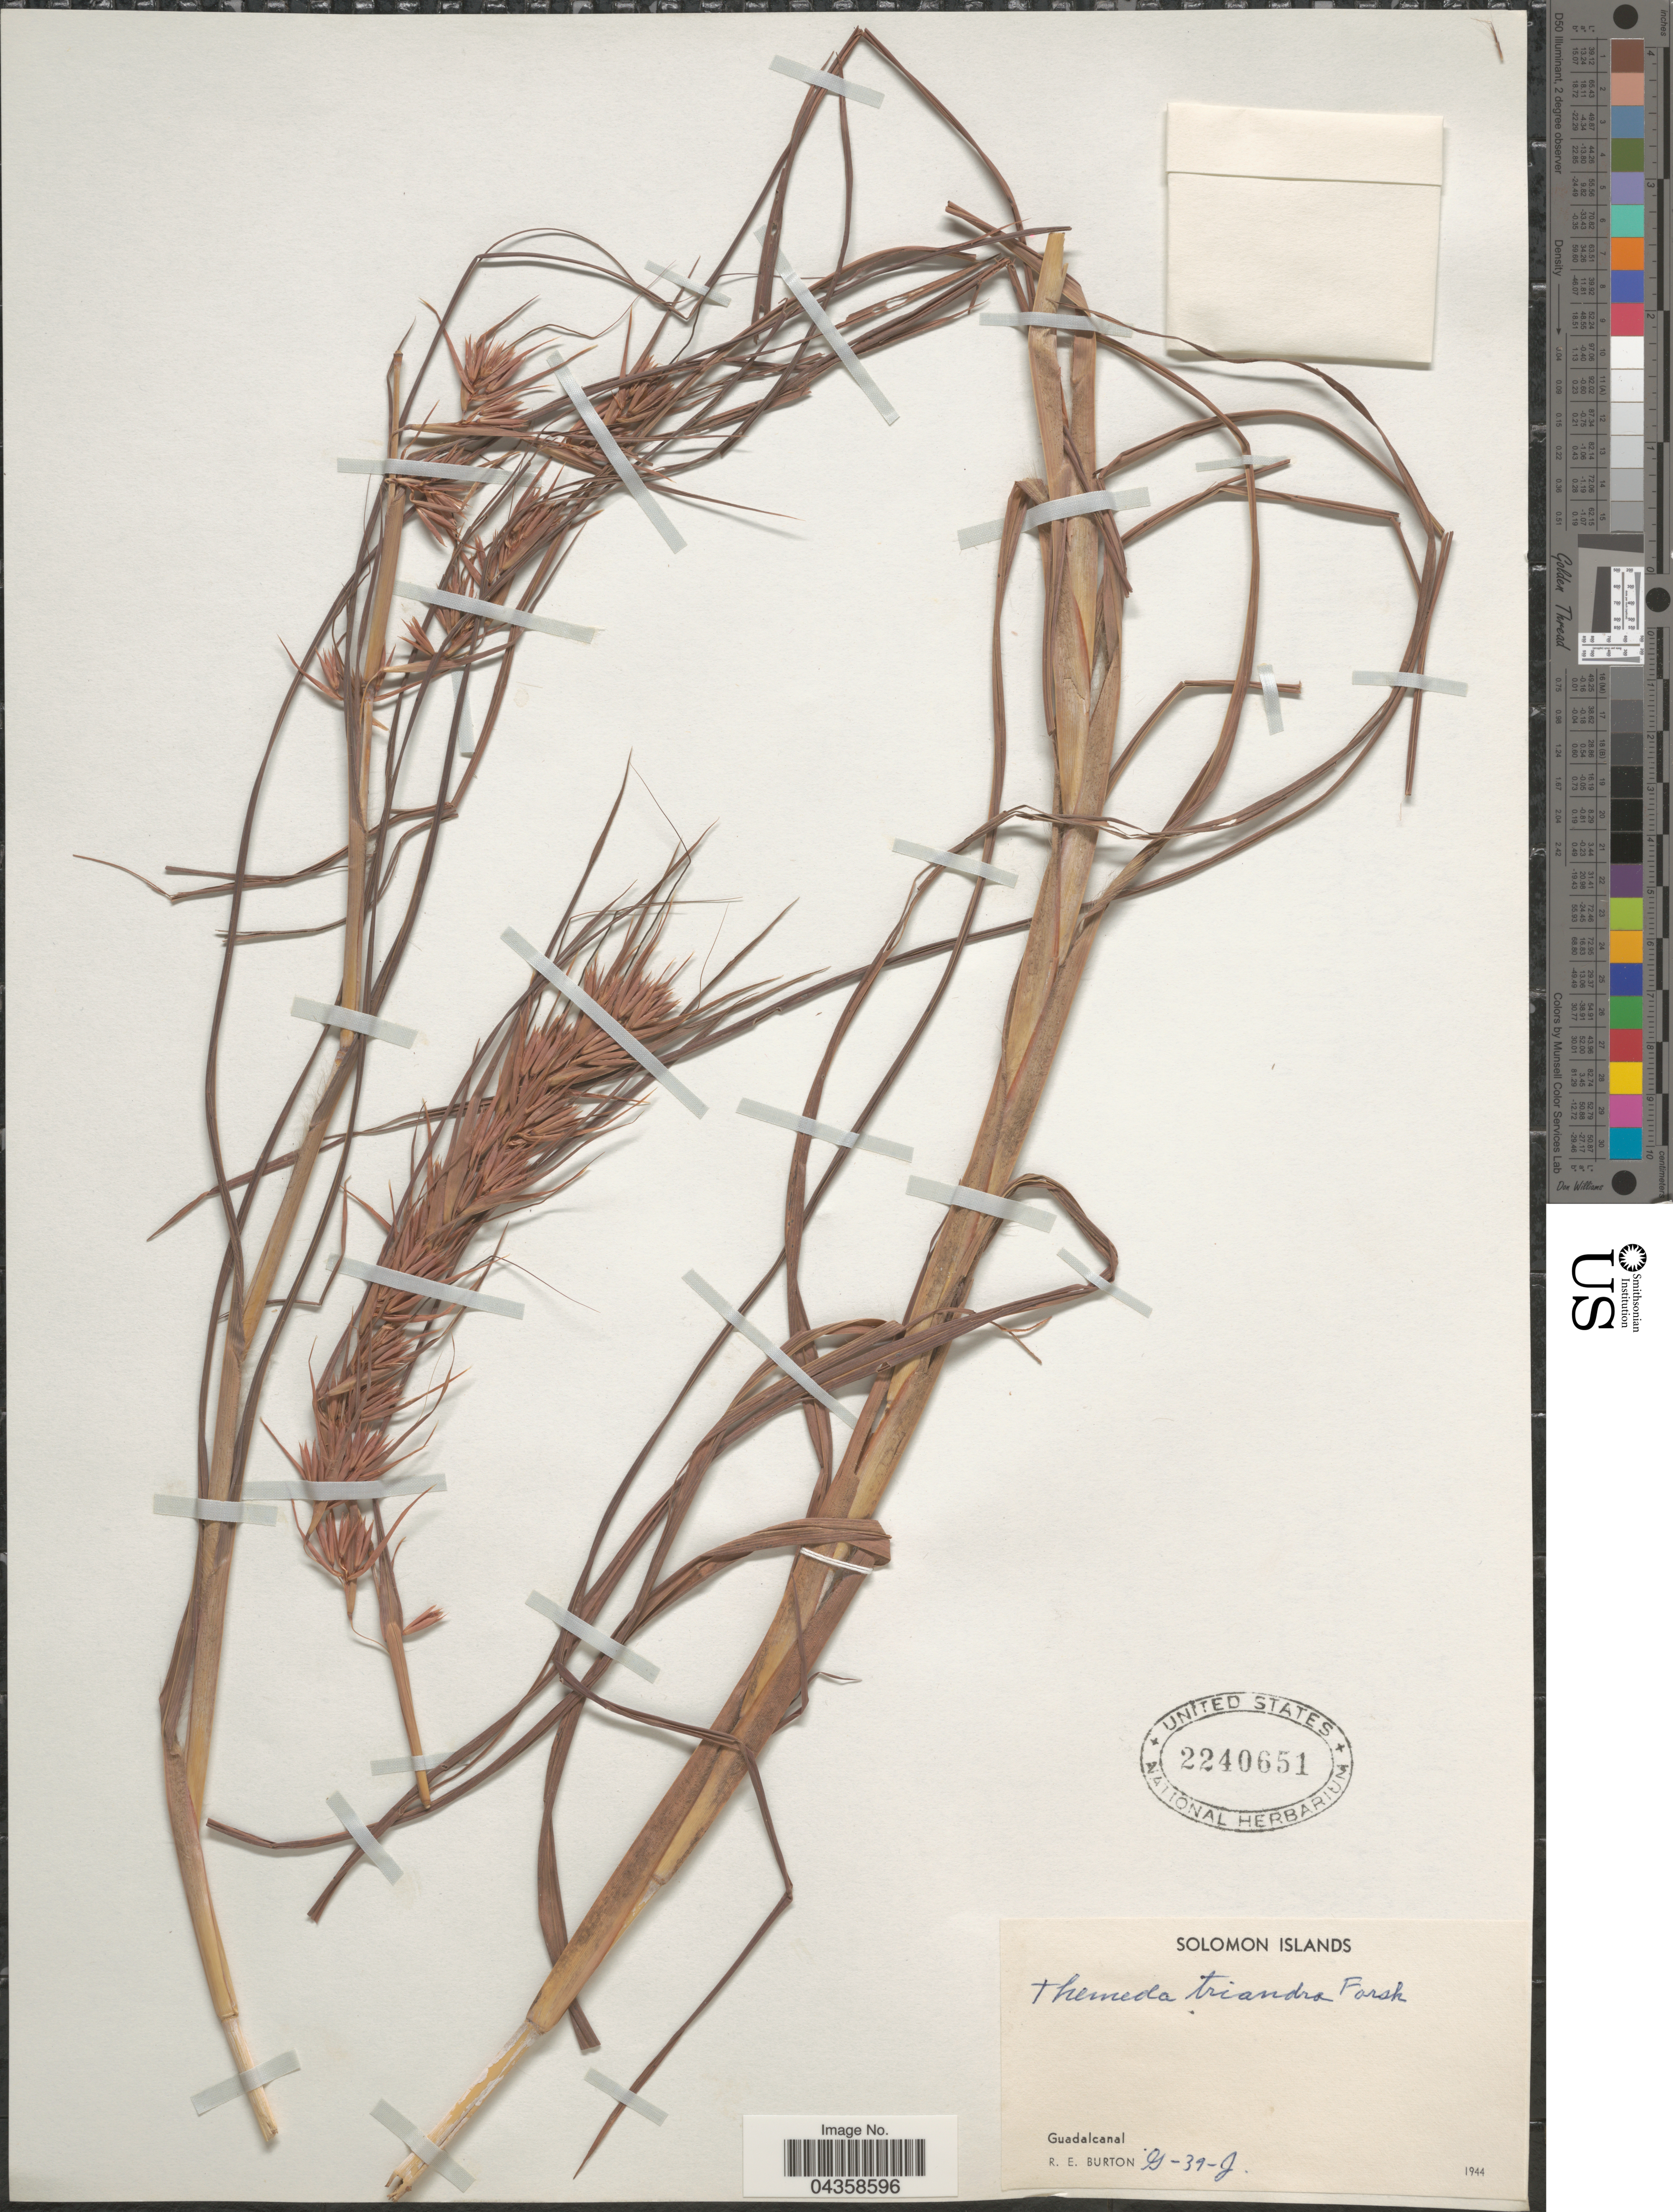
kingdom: Plantae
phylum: Tracheophyta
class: Liliopsida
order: Poales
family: Poaceae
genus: Themeda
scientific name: Themeda triandra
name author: Forssk.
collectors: R. Burton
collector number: G-39-J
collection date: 1944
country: Solomon Islands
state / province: Solomon Islands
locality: Guadalcanal.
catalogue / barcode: US 2240651